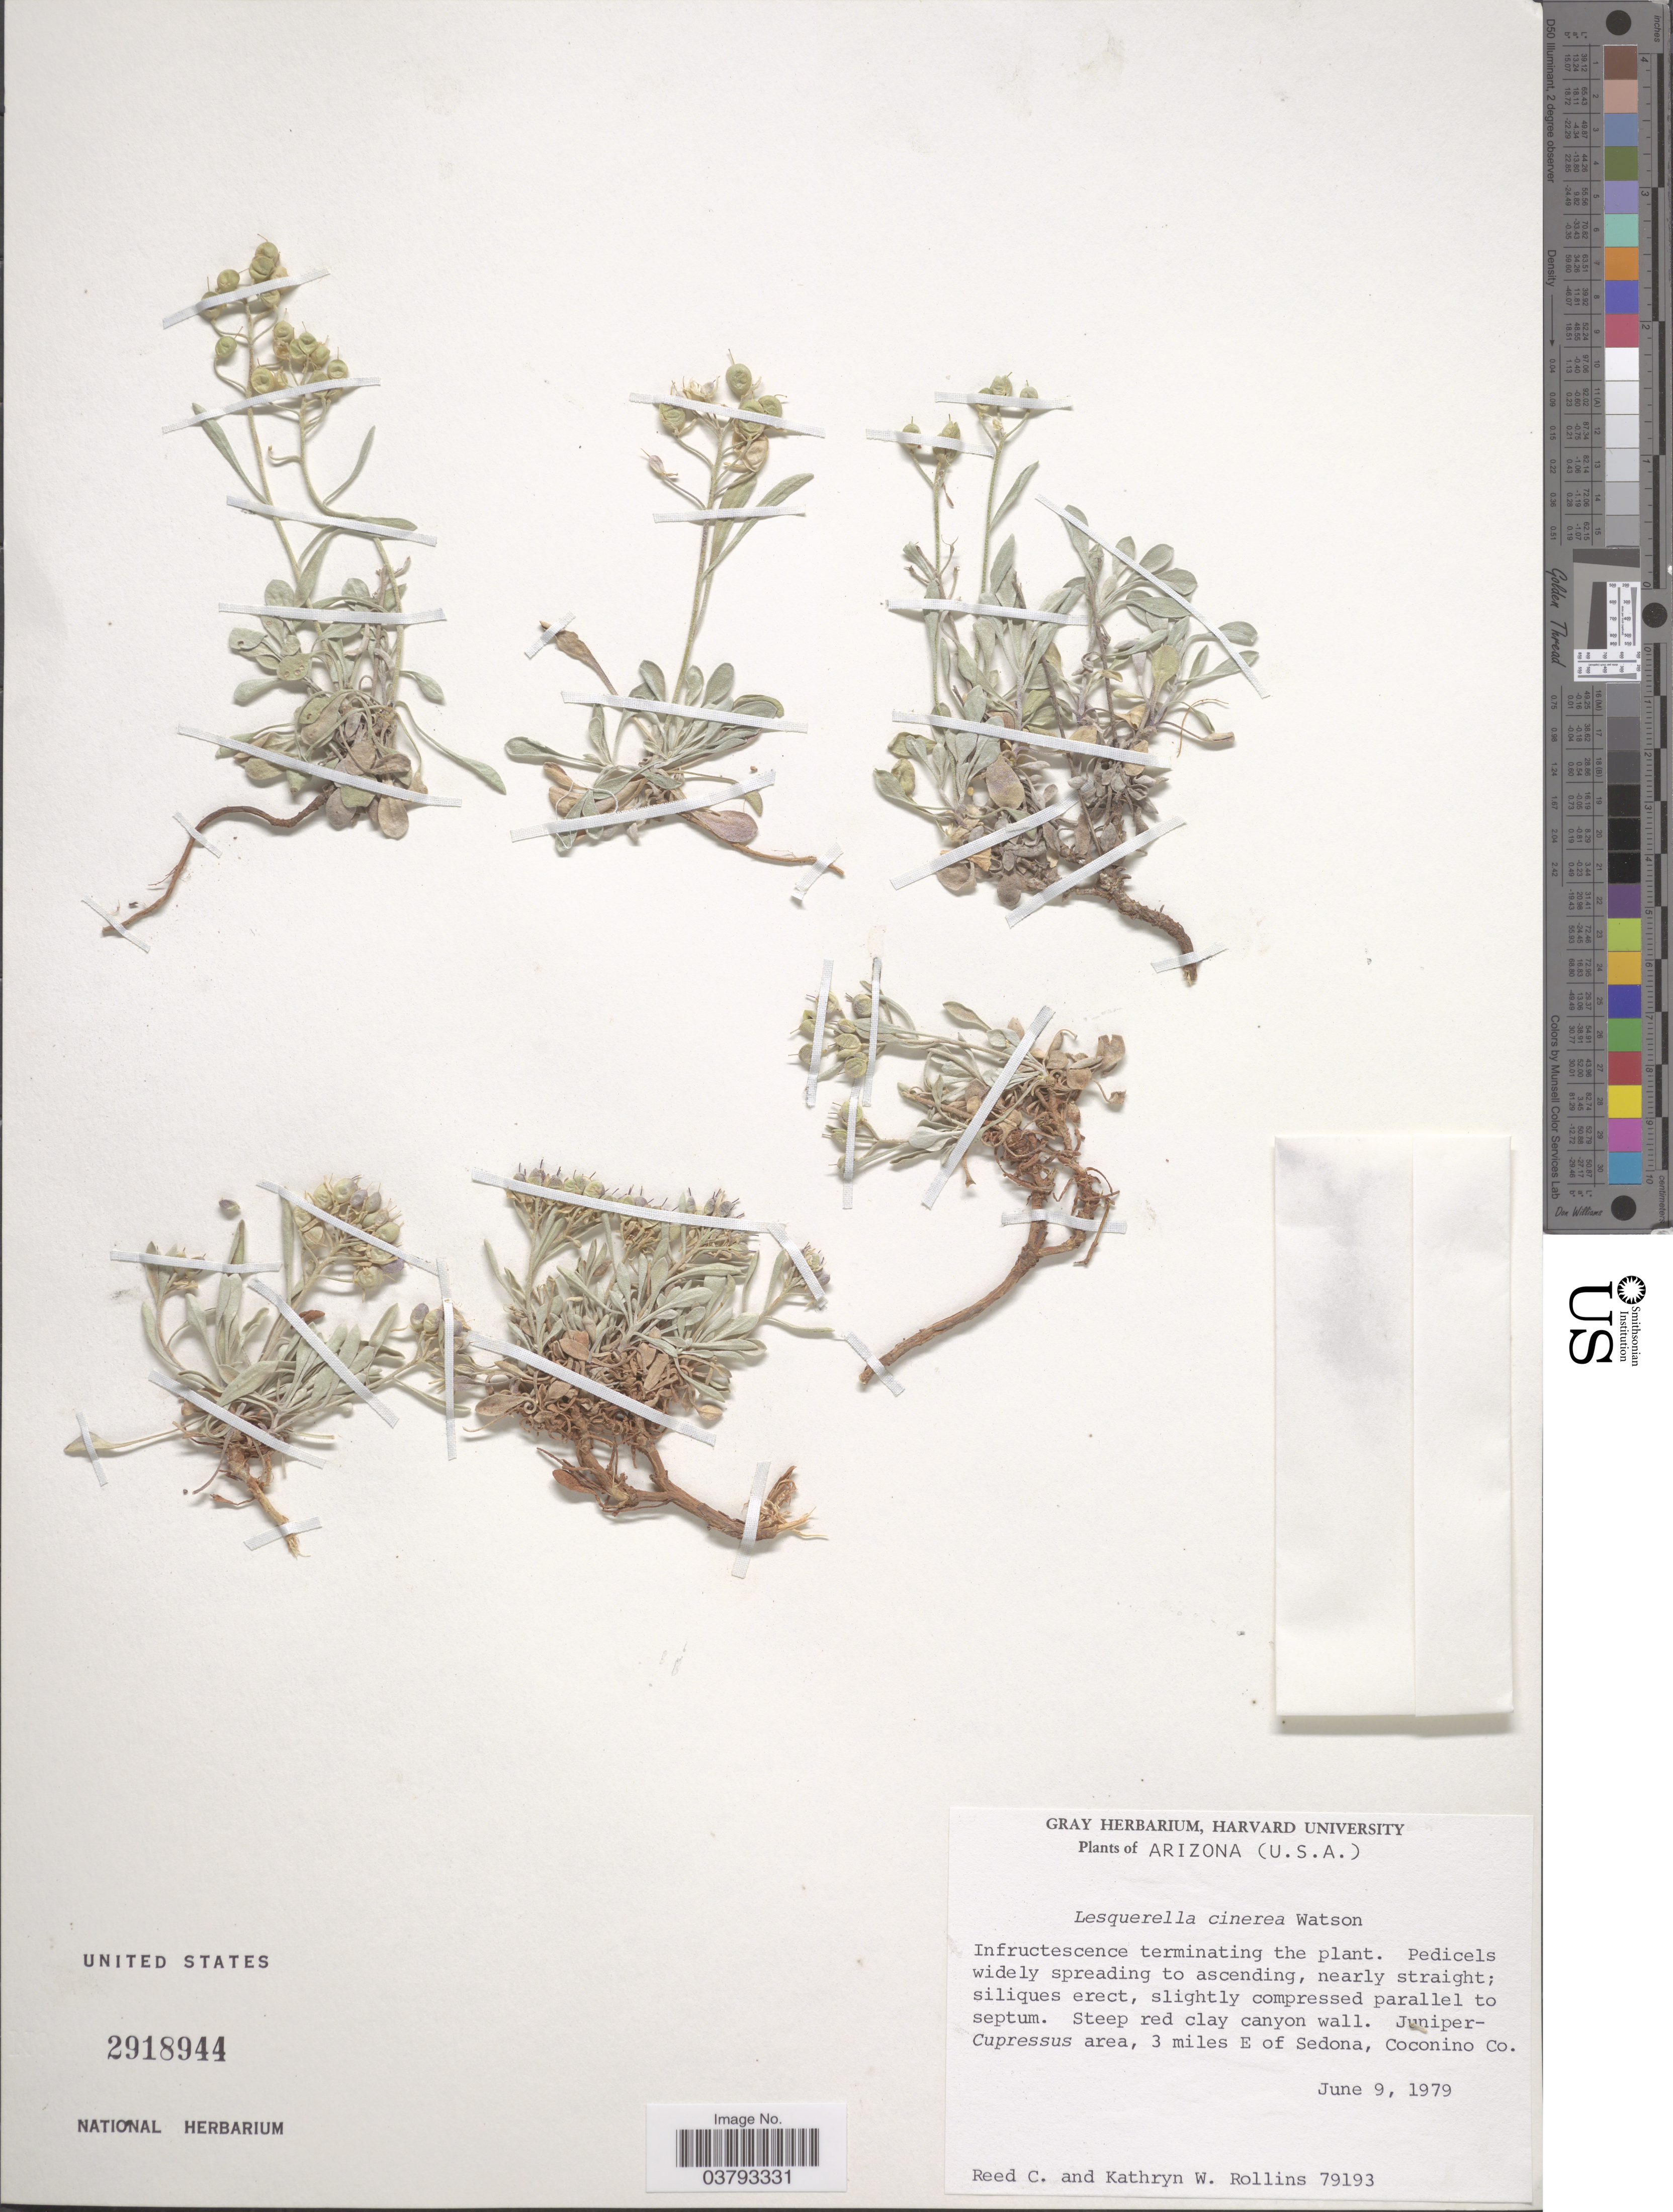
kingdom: Plantae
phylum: Tracheophyta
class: Magnoliopsida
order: Brassicales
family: Brassicaceae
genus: Lesquerella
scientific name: Lesquerella cinerea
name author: S. Watson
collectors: R. C. Rollins & K. W. Rollins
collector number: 79193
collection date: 1979-06-09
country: United States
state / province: Arizona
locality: Juniper-Cupressus area, 3 miles E of Sedona, Coconino Co.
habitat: steep red clay canyon wall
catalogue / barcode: US 2918944